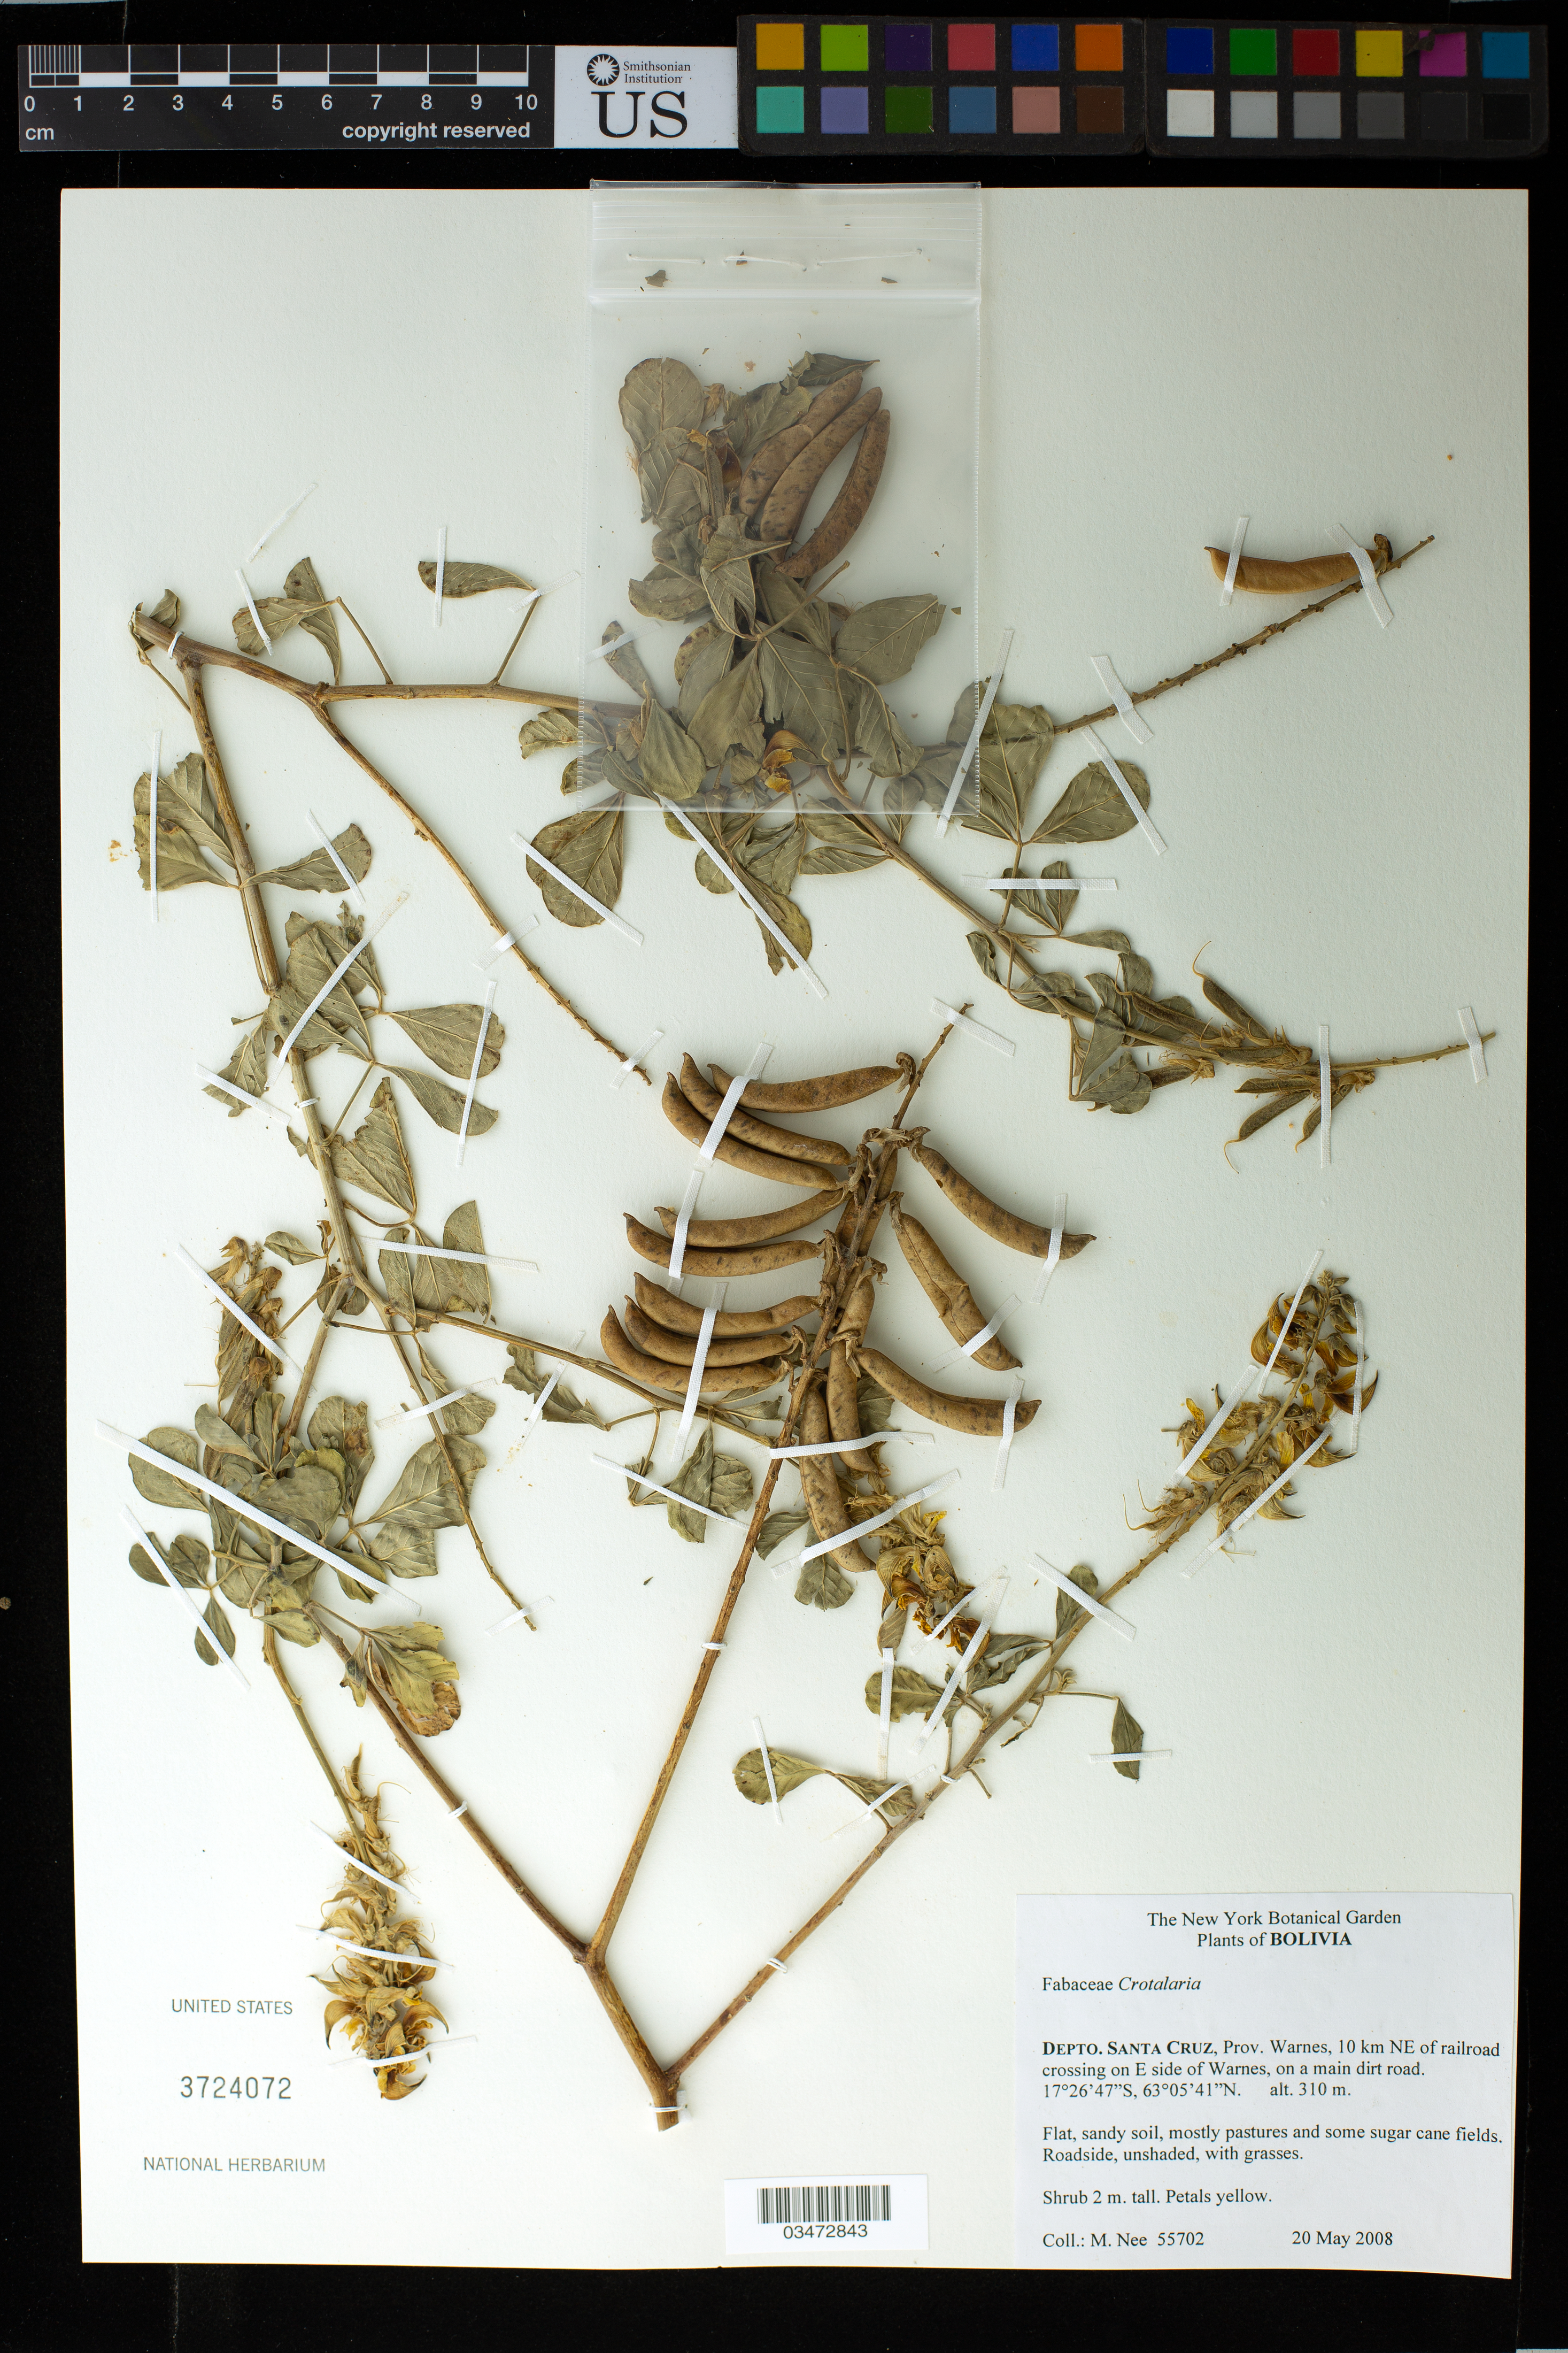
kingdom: Plantae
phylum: Tracheophyta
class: Magnoliopsida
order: Fabales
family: Fabaceae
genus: Crotalaria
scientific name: Crotalaria sp.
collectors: M. Nee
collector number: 55702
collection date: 2008-05-20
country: Bolivia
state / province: Santa Cruz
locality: Depto. Santa Cruz, Prov. Warnes, 10 km NE of railroad crossing on E side of Warnes, on a main dirt road.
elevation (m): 310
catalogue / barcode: US 3724072